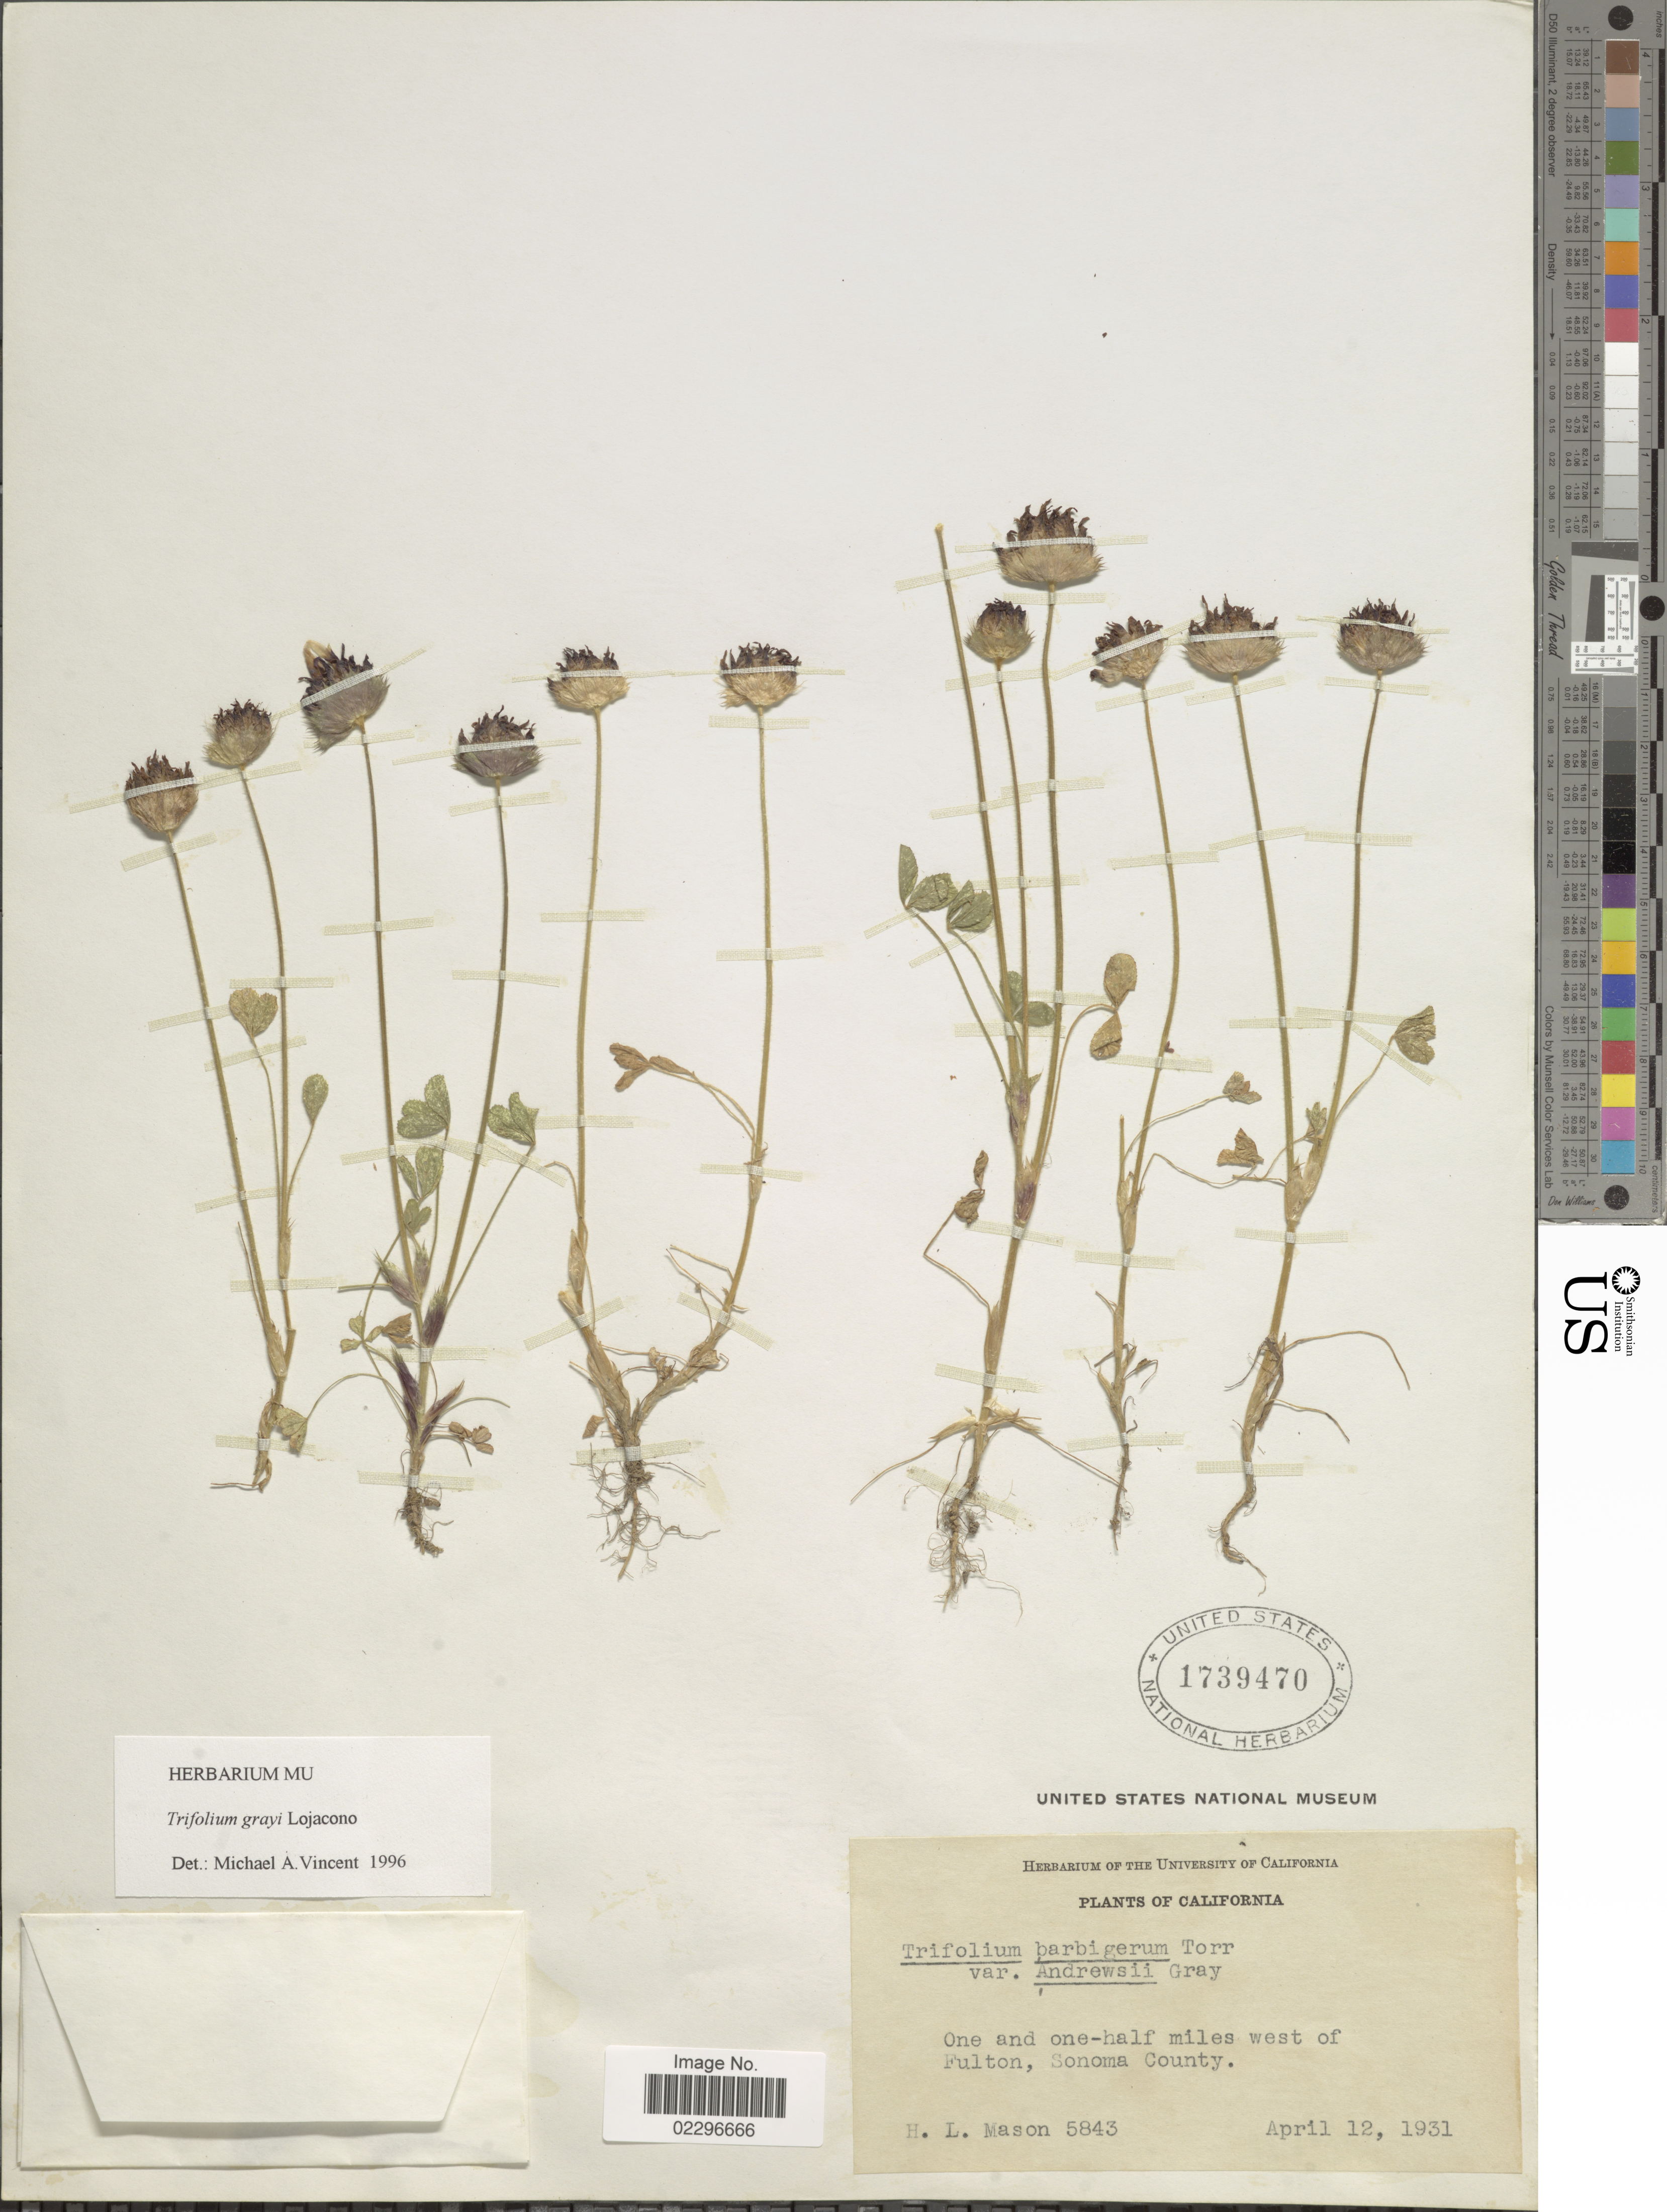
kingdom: Plantae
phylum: Tracheophyta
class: Magnoliopsida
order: Fabales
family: Fabaceae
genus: Trifolium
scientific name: Trifolium grayi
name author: Lojac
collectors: H. L. Mason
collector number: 5843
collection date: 1931-04-12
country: United States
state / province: California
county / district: Sonoma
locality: One and one-half miles west of Fulton, Sonoma County.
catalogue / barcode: US 1739470